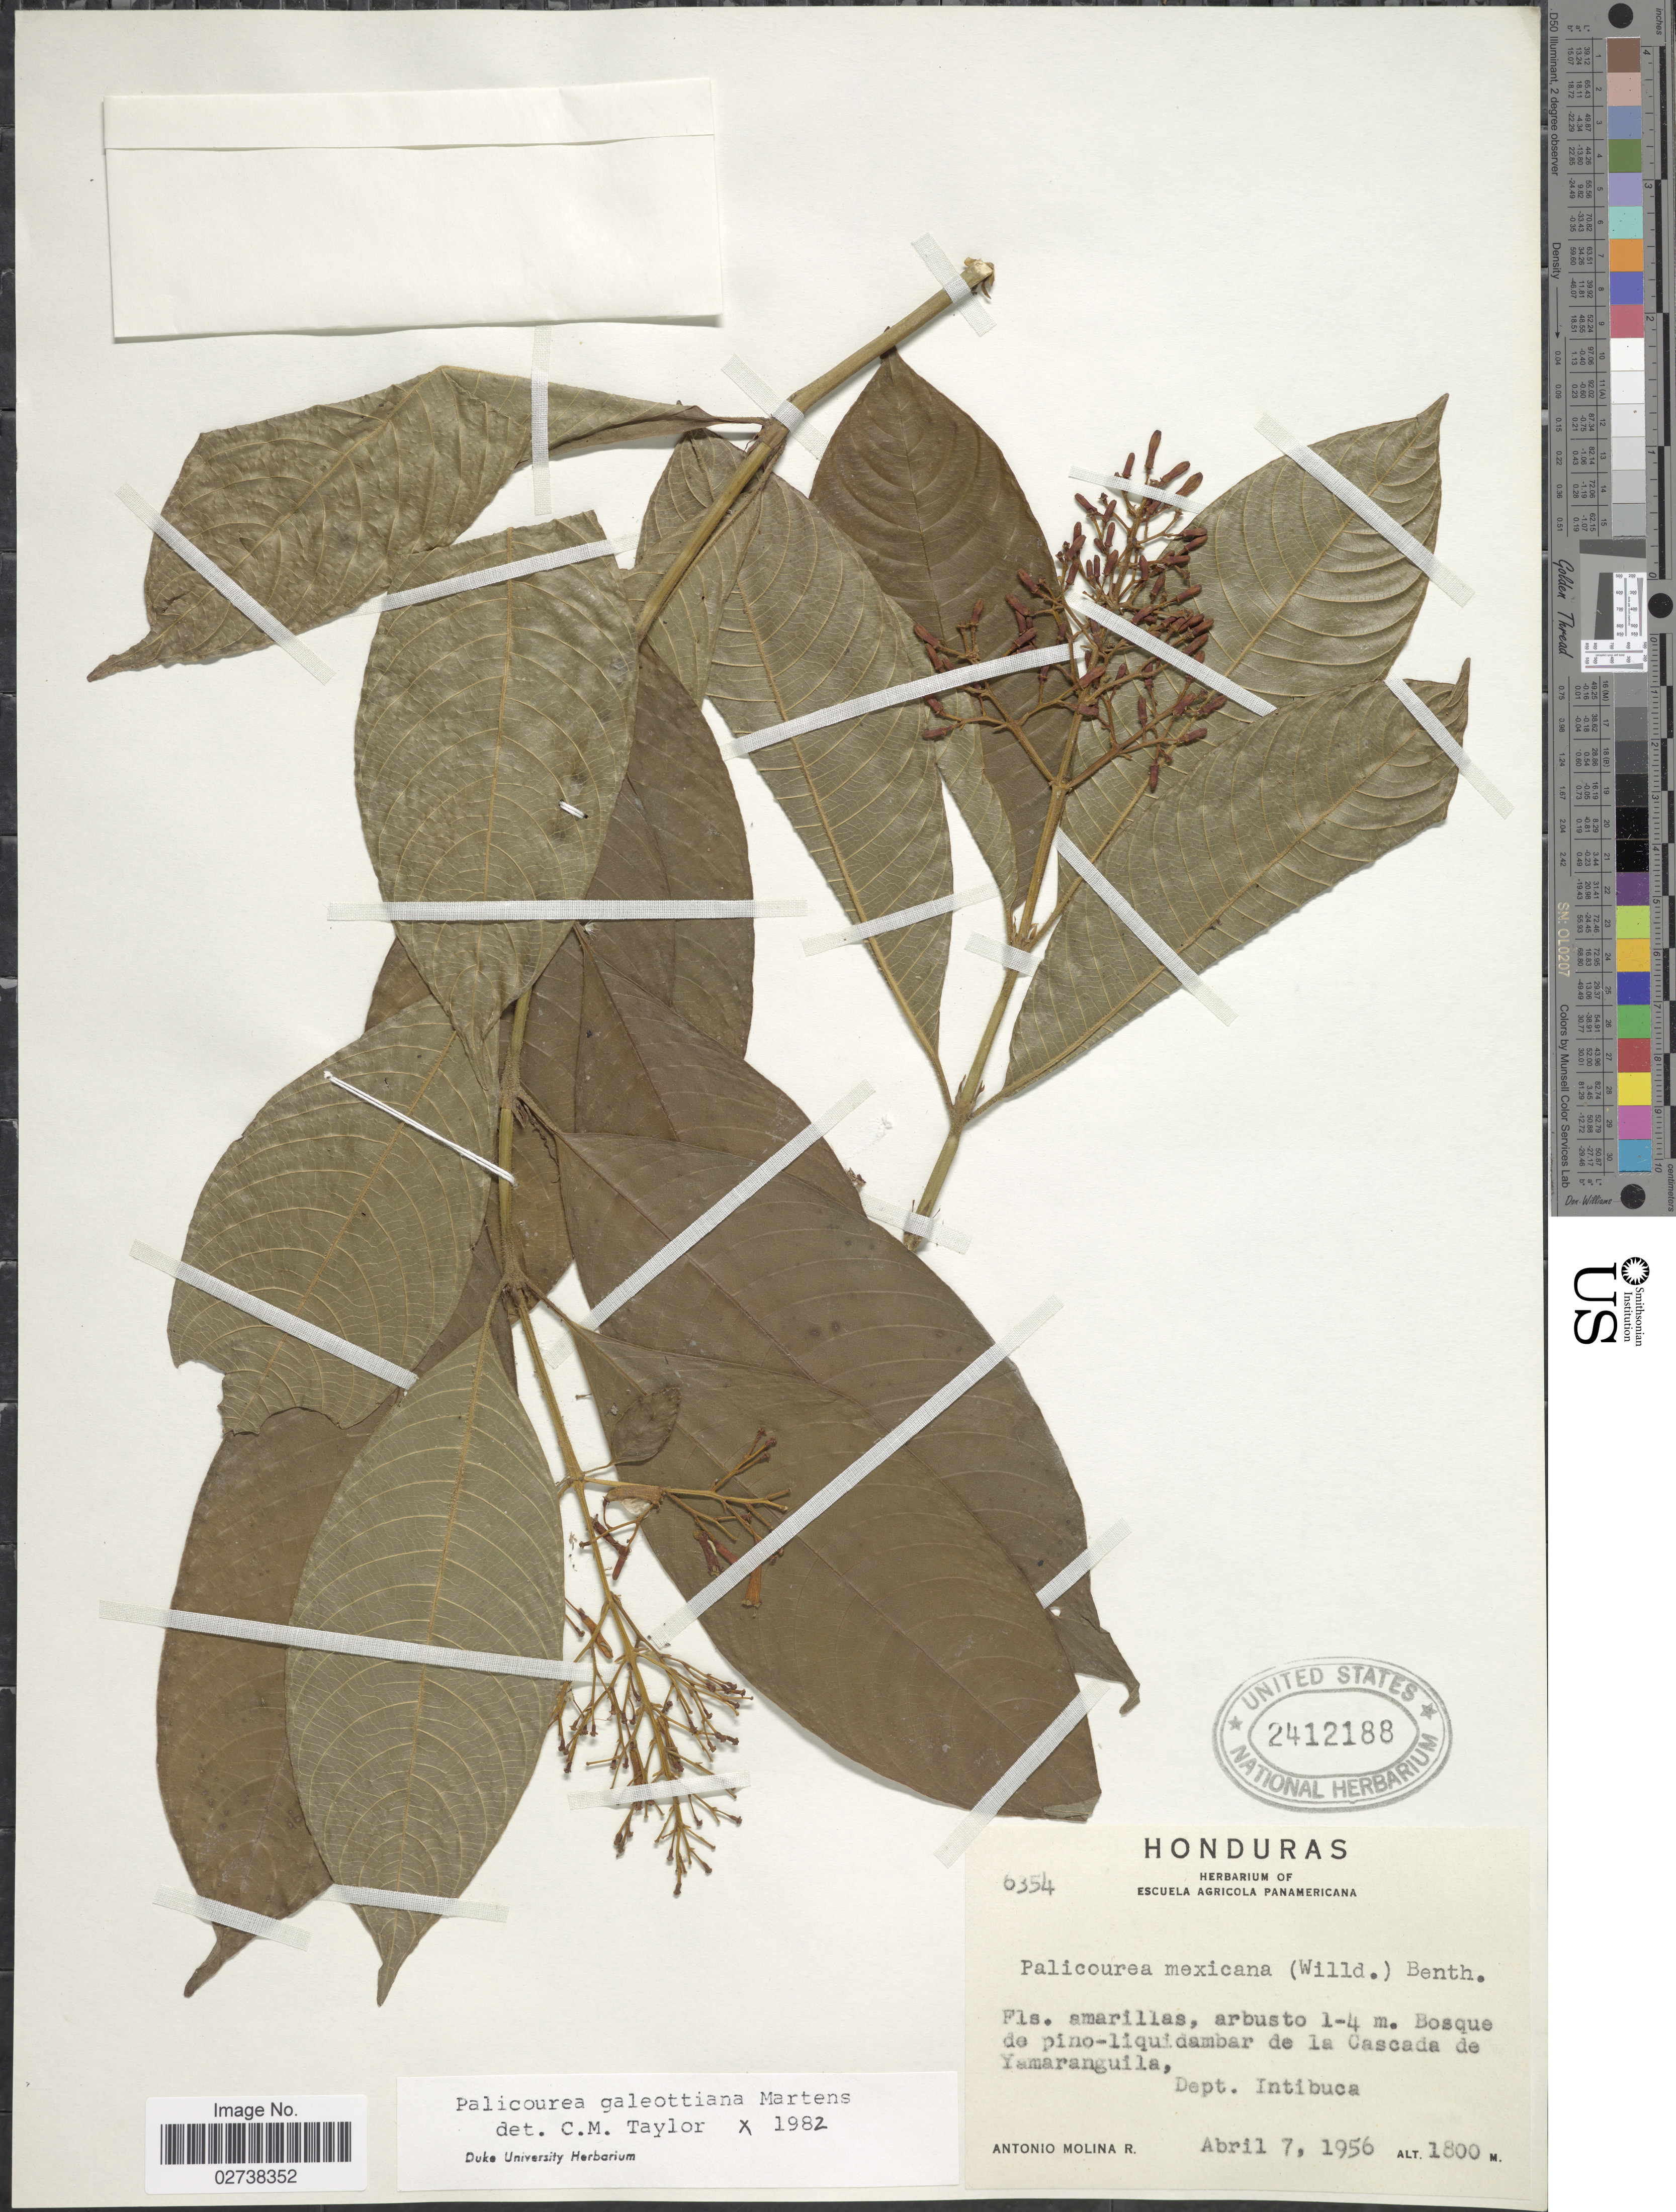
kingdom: Plantae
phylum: Tracheophyta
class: Magnoliopsida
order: Gentianales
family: Rubiaceae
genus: Palicourea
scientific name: Palicourea galeottiana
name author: M. Martens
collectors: A. Molina R.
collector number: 6354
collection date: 1956-04-07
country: Honduras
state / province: Intibuca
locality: Bosque de pino-liquidambar de la Cascada de Yamaranguila, Dept. Intibuca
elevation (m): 1800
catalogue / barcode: US 2412188